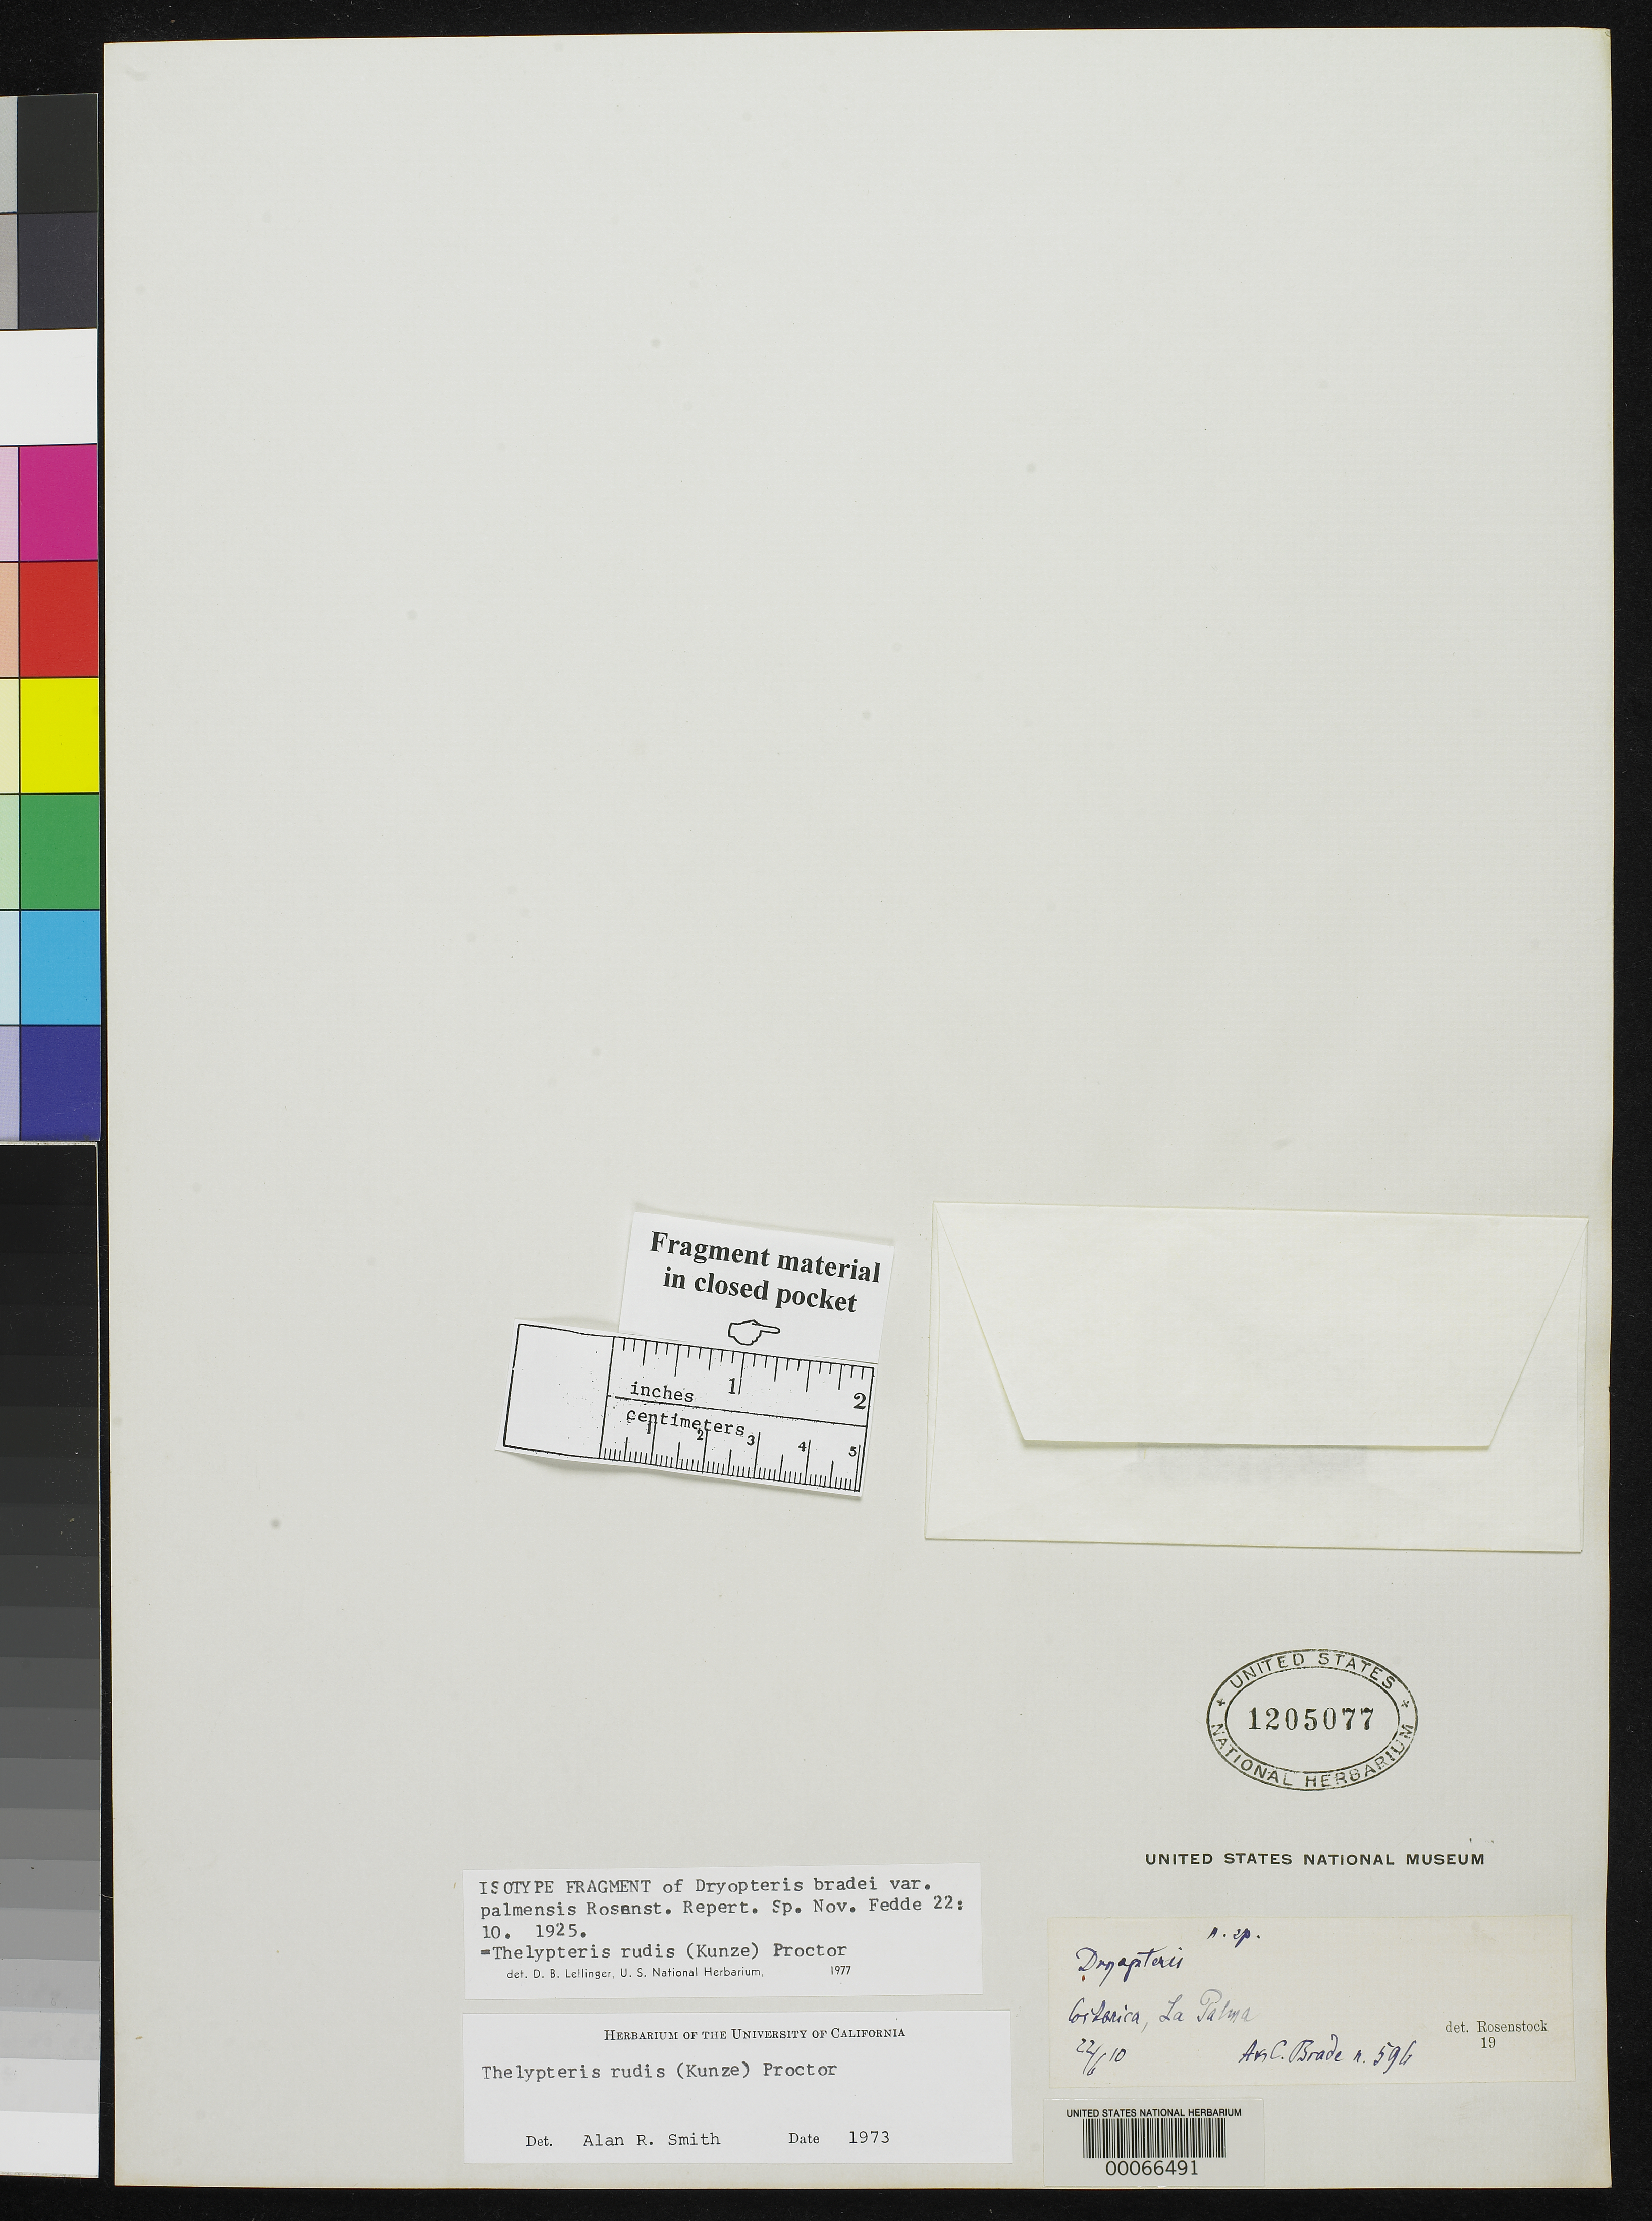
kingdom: Plantae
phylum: Tracheophyta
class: Polypodiopsida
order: Polypodiales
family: Dryopteridaceae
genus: Dryopteris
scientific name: Dryopteris bradei var. palmensis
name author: Rosenst.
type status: Isotype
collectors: A. C. Brade & A. Brade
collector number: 596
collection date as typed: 22 Jun 1910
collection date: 1910-06-22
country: Costa Rica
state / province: San José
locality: La Palma.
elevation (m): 1400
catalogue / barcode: US 1205077